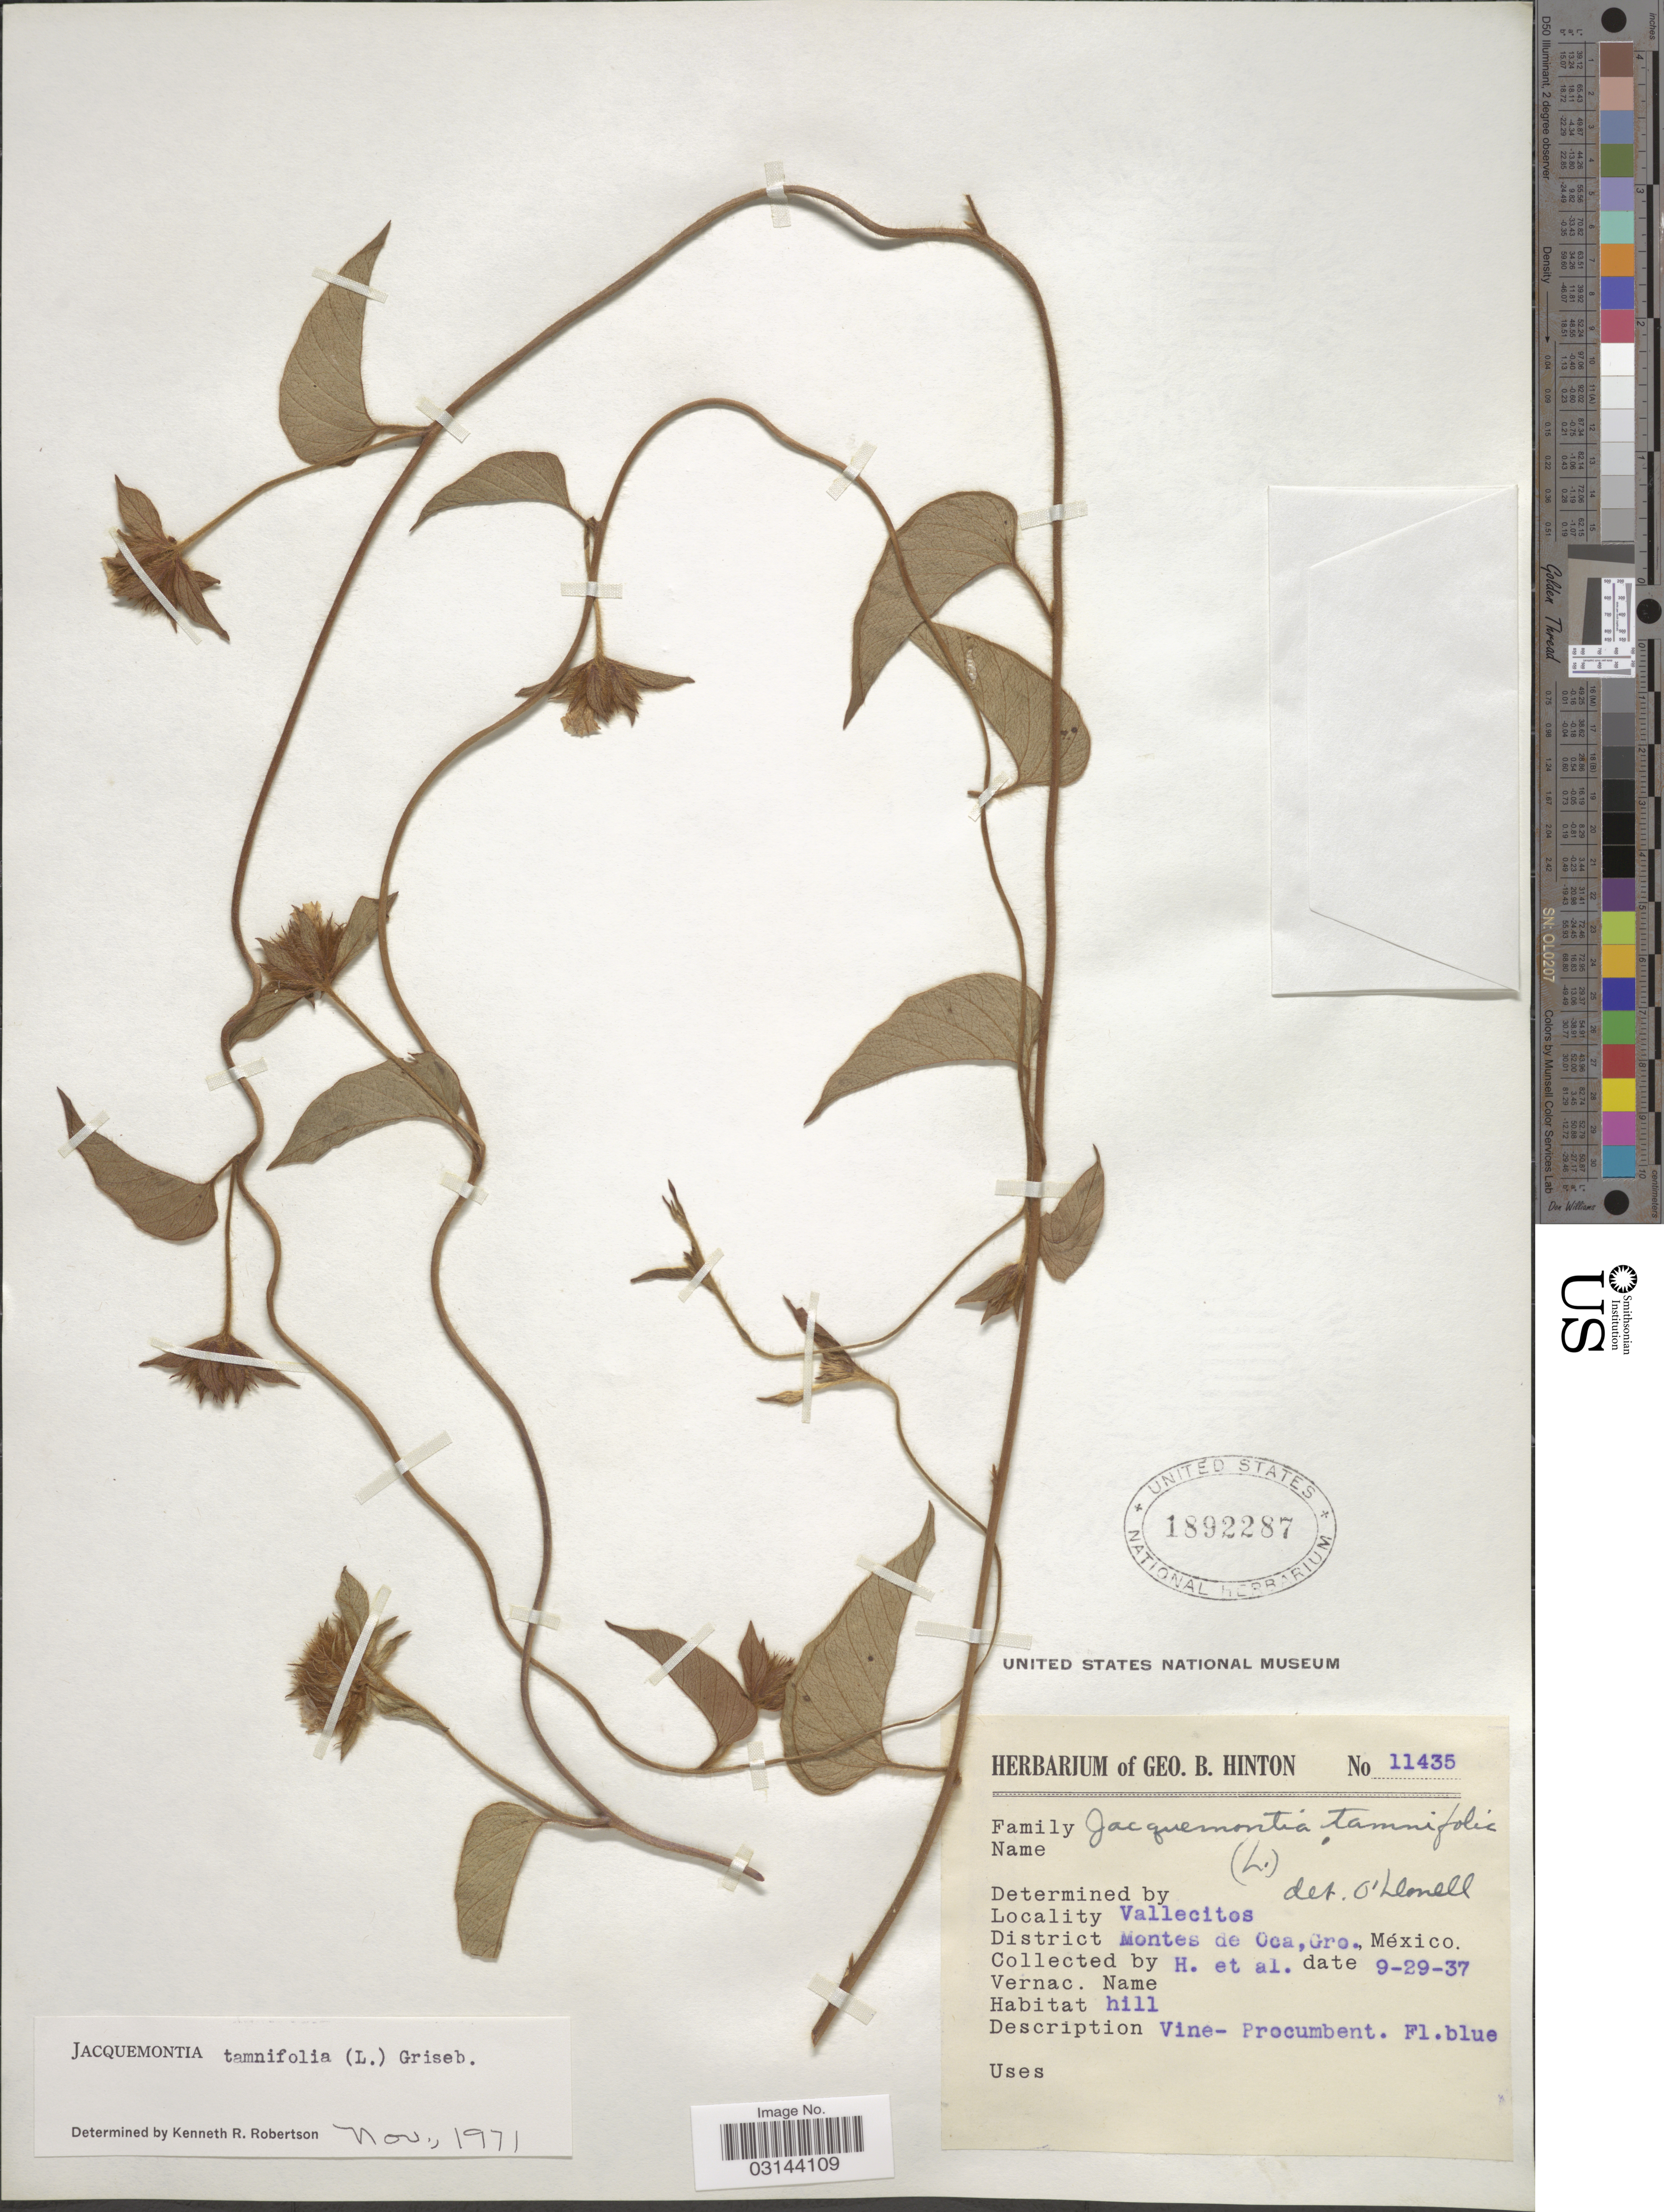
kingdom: Plantae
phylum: Tracheophyta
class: Magnoliopsida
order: Solanales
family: Convolvulaceae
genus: Jacquemontia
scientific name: Jacquemontia tamnifolia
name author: (L.) Griseb.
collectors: G. B. Hinton & et al.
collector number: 11435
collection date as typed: Transcribed d/m/y: 29/9/37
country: Mexico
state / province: Guerrero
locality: Vallecitos, District Montes de Oca, Gro., México.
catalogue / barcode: US 1892287